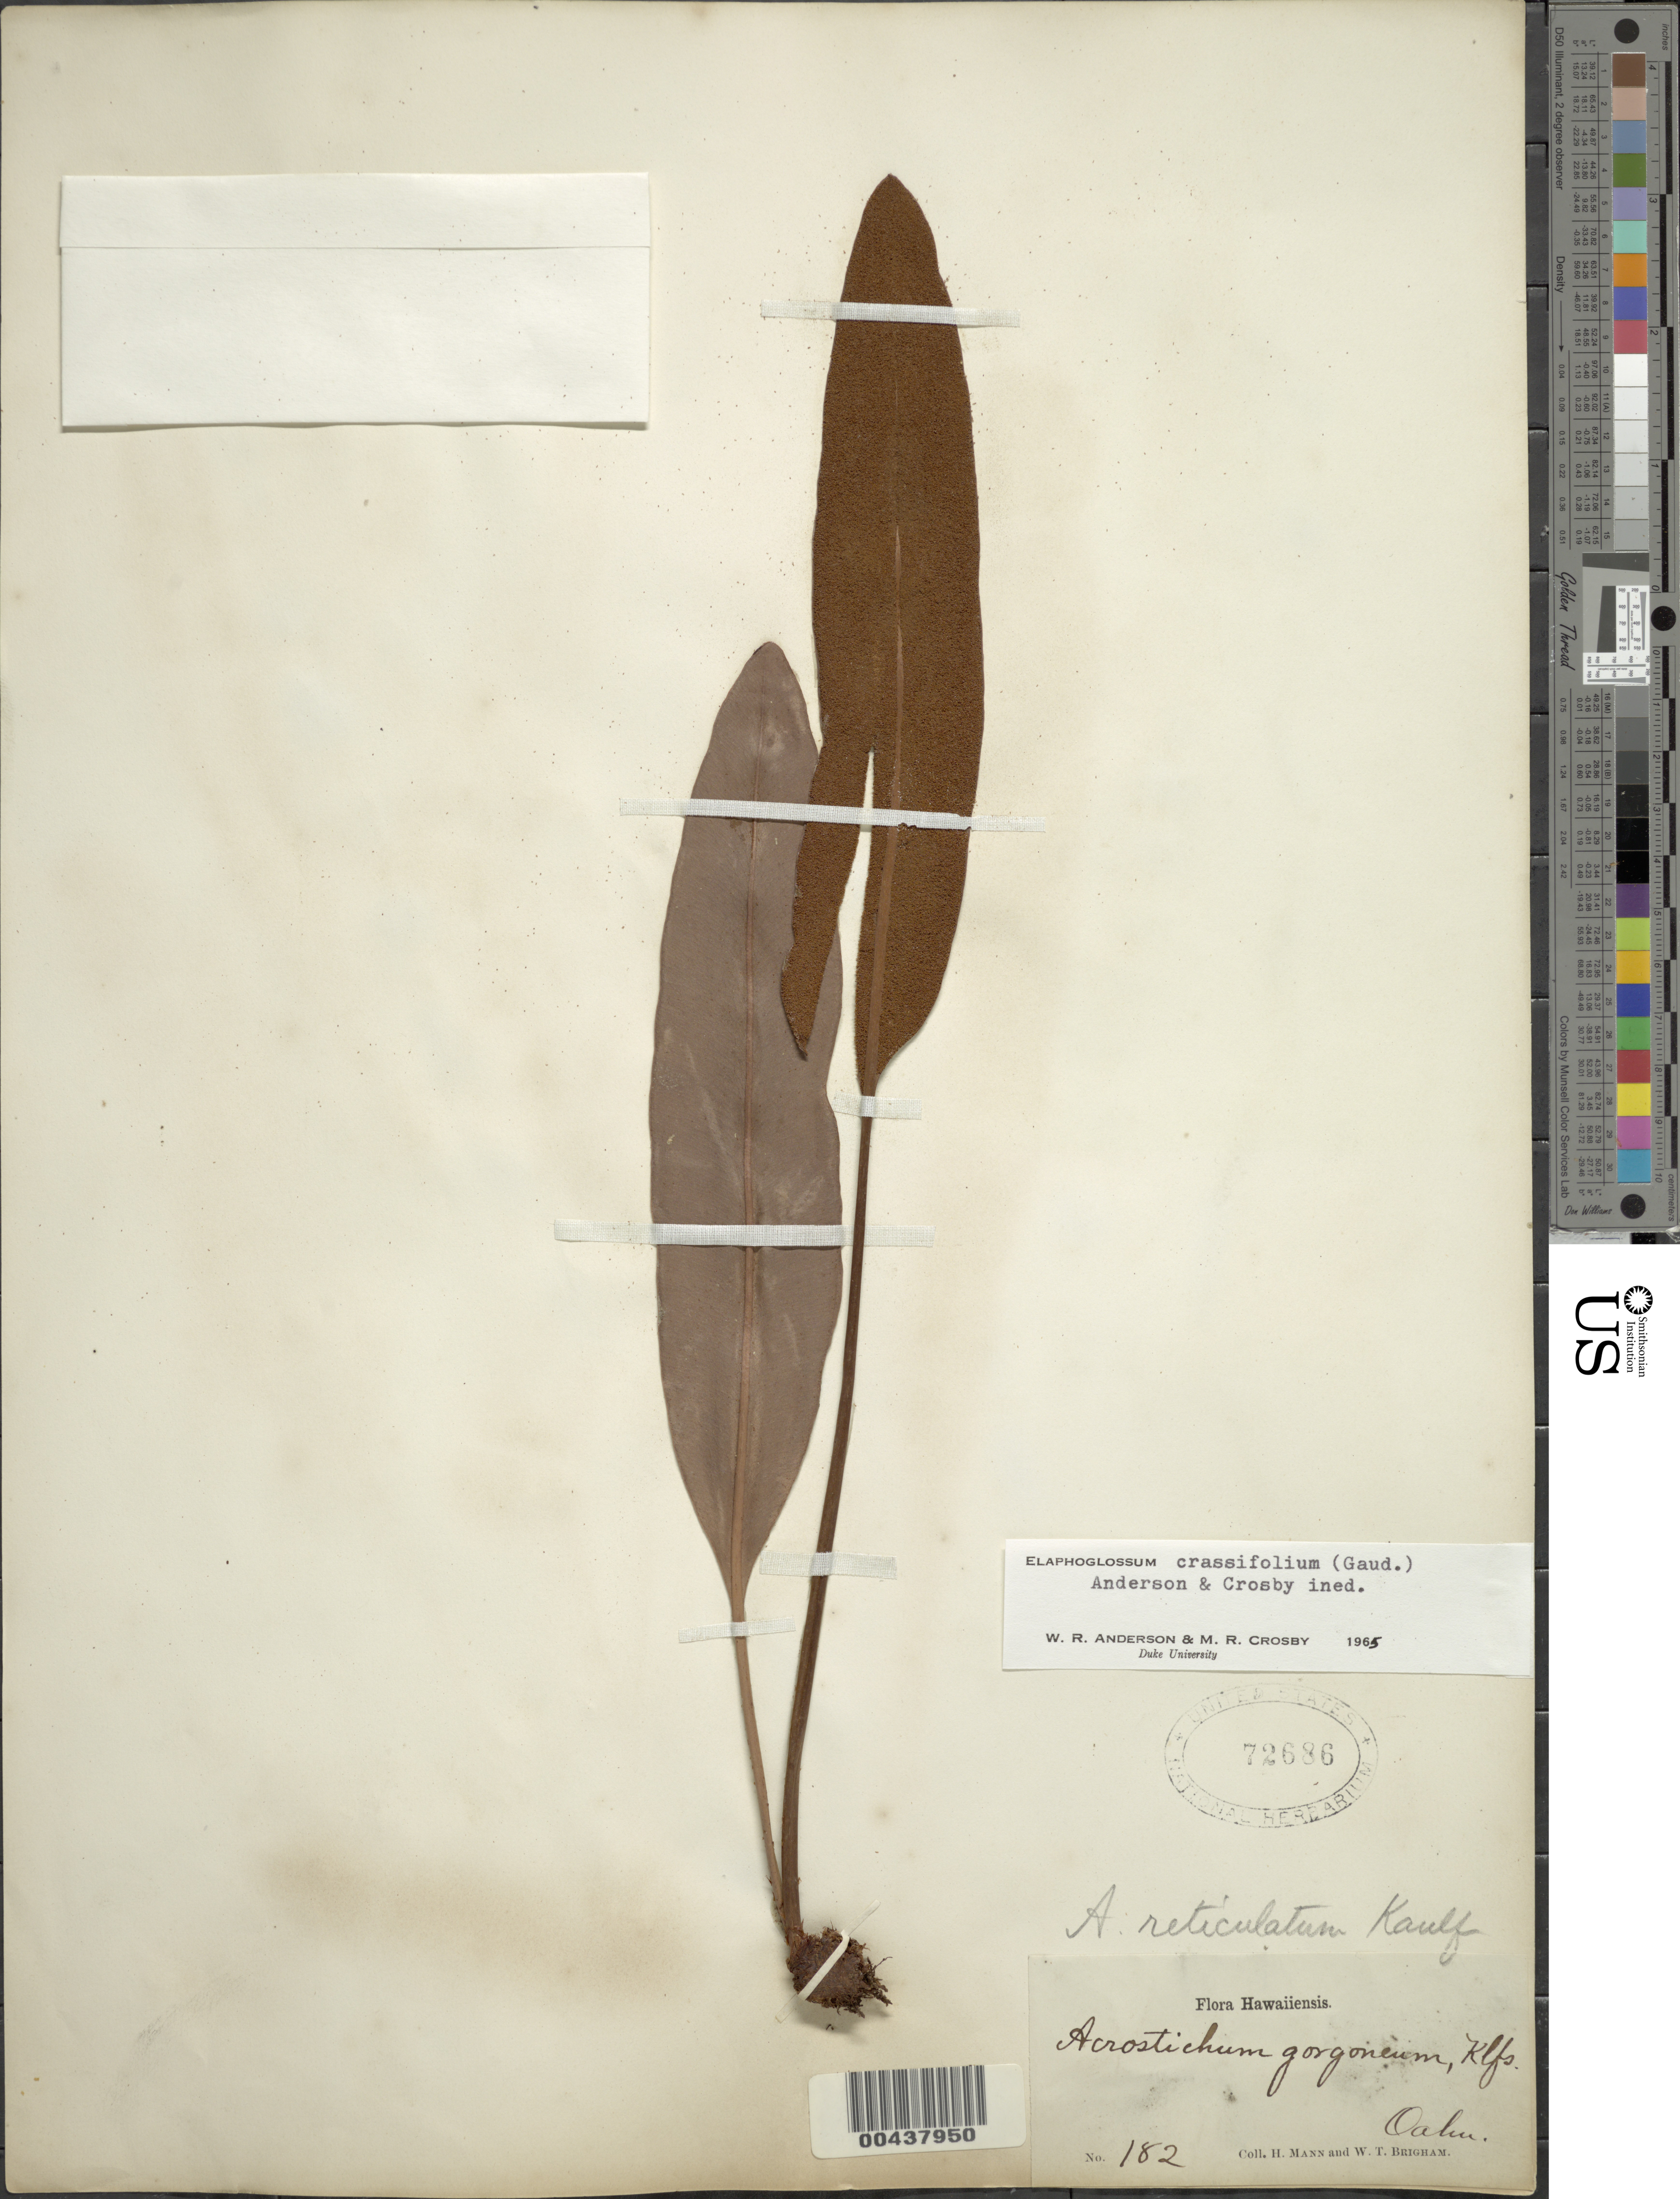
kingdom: Plantae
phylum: Tracheophyta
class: Polypodiopsida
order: Polypodiales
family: Dryopteridaceae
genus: Elaphoglossum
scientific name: Elaphoglossum crassifolium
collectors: H. Mann & W. T. Brigham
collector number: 182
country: United States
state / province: Hawaii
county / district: Honolulu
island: Oahu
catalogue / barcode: US 72686